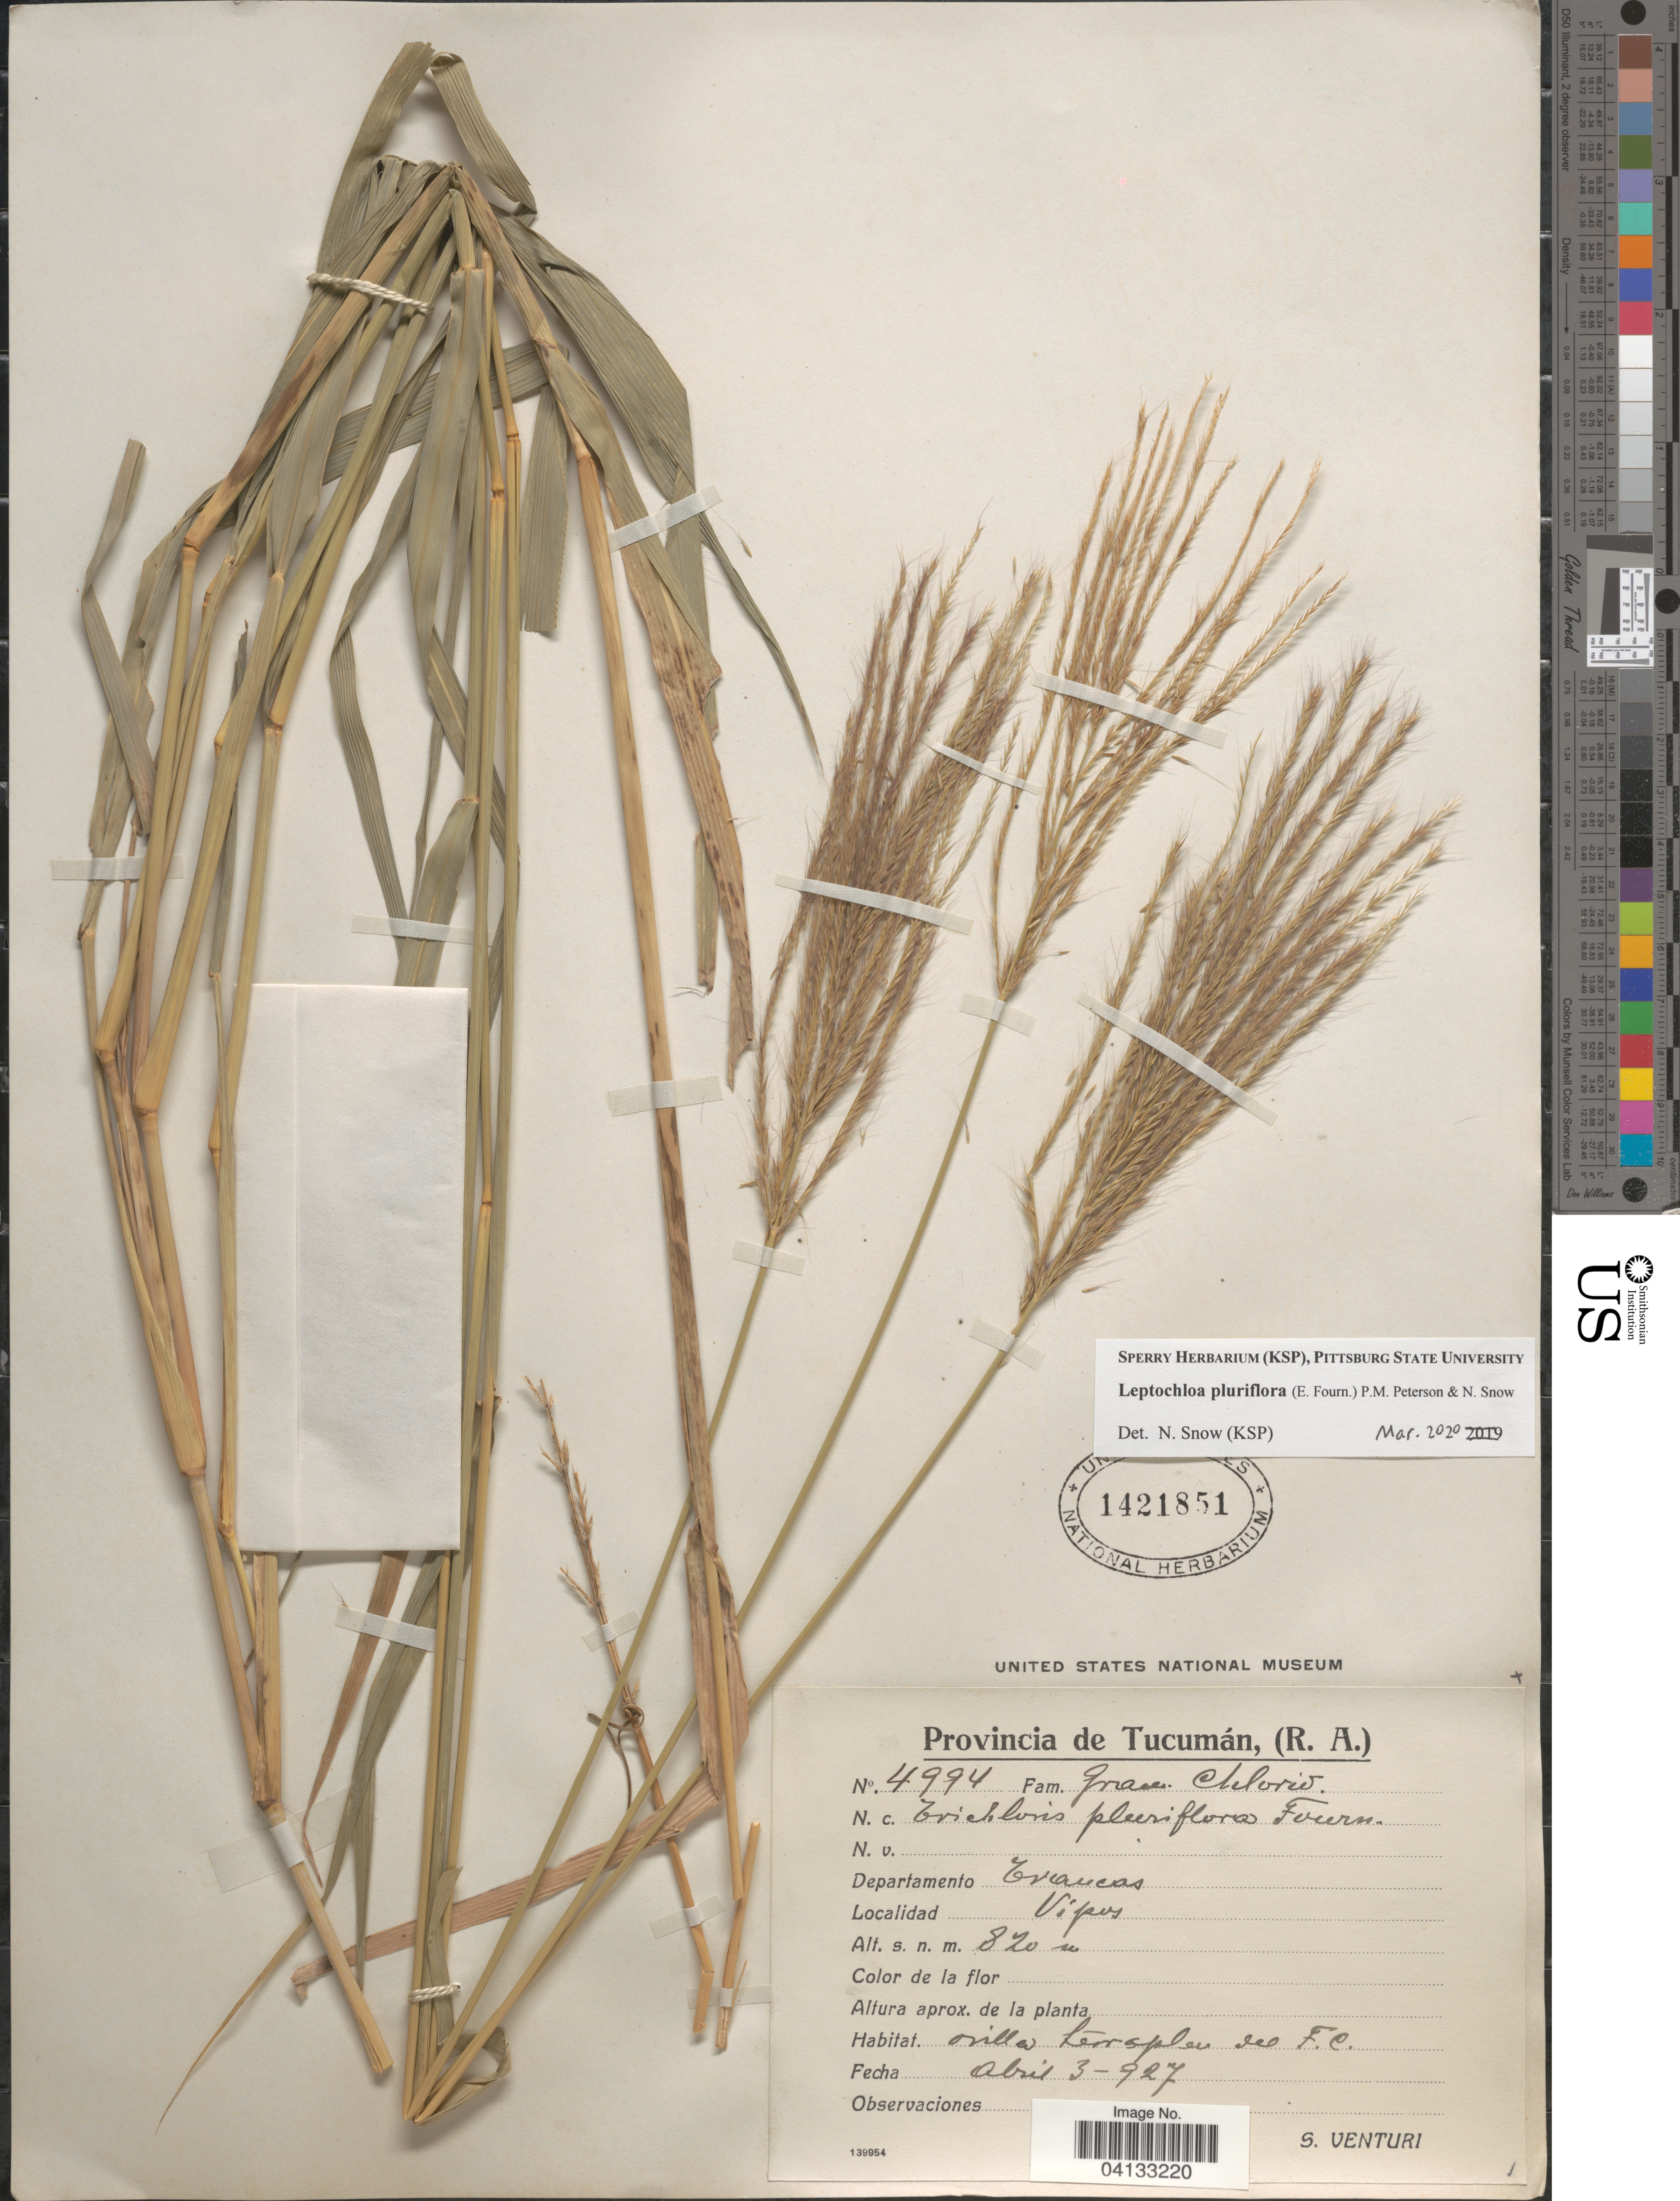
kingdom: Plantae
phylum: Tracheophyta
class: Liliopsida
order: Poales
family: Poaceae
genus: Leptochloa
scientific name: Leptochloa pluriflora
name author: (E. Fourn.) P.M. Peterson & N. Snow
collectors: S. Venturi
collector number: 4994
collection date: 1927-04-03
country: Argentina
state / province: Tucuman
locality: Departamento Trancas. Vipos.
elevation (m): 820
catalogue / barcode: US 1421851